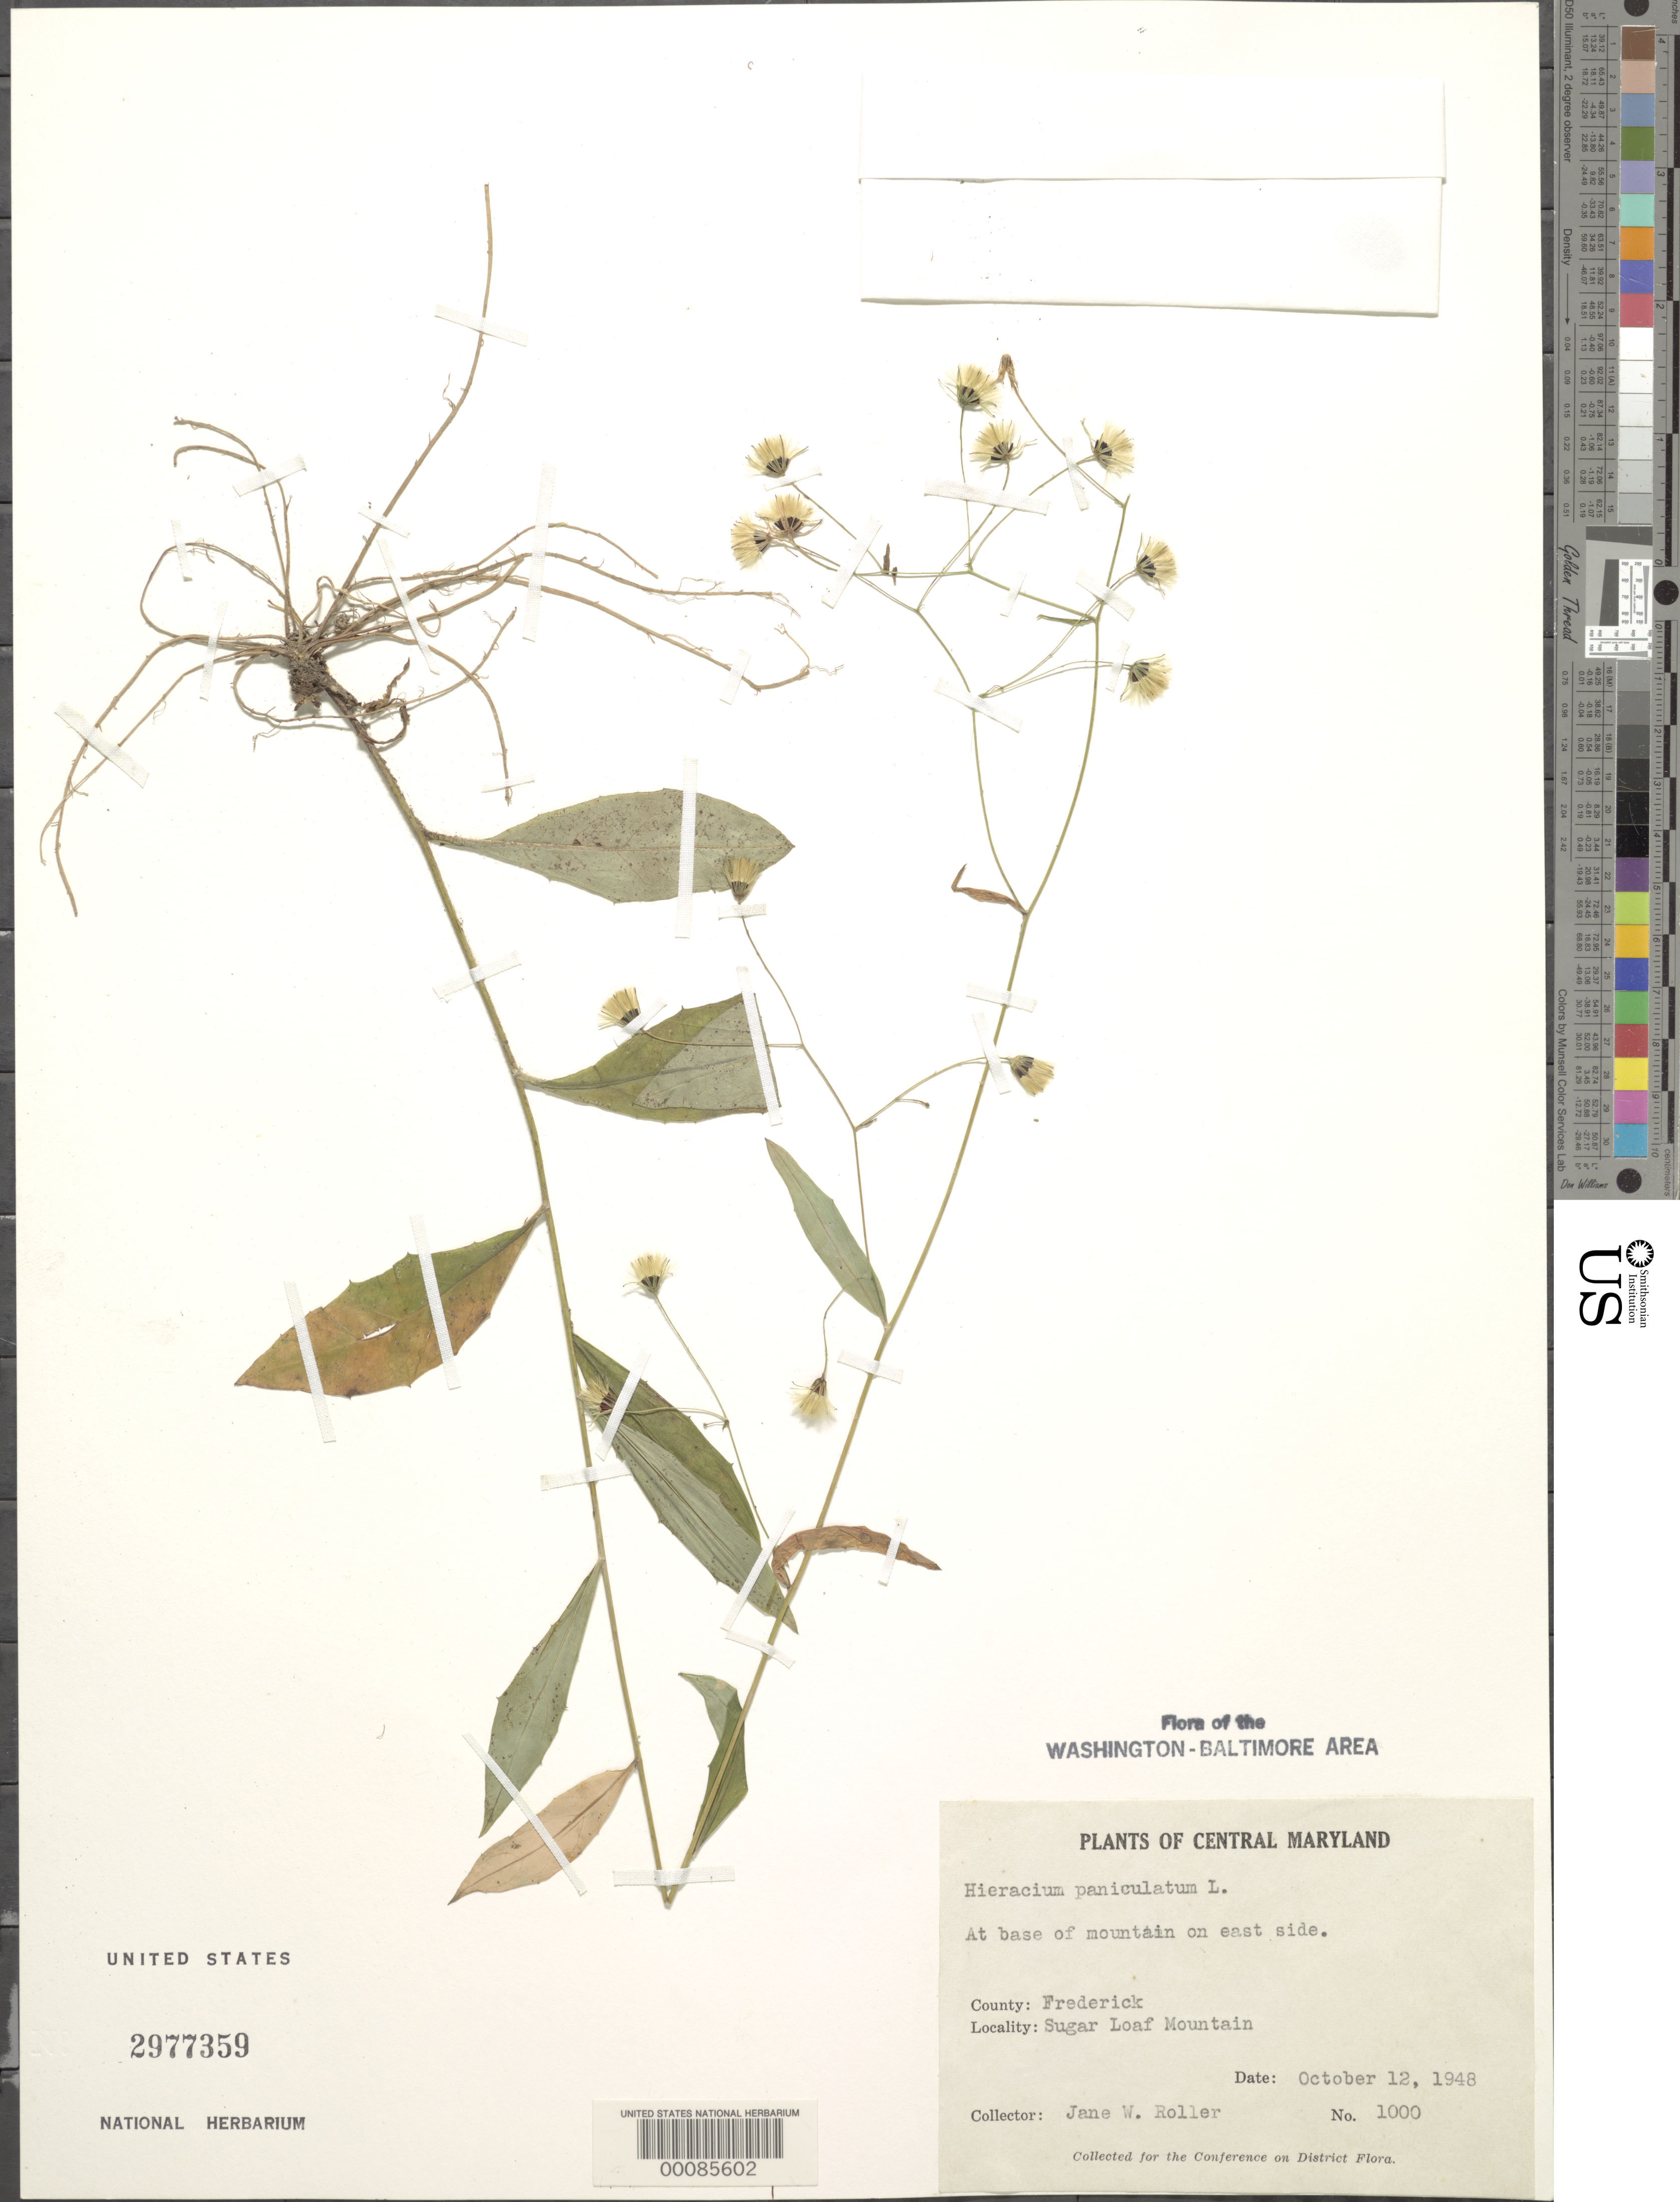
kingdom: Plantae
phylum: Tracheophyta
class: Magnoliopsida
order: Asterales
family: Asteraceae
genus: Hieracium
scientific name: Hieracium paniculatum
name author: L.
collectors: J. W. Roller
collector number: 1000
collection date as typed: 12 Oct 1948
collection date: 1948-10-12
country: United States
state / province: Maryland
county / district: Frederick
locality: East side of Sugar Loaf Mountain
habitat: Mt. base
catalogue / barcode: US 2977359